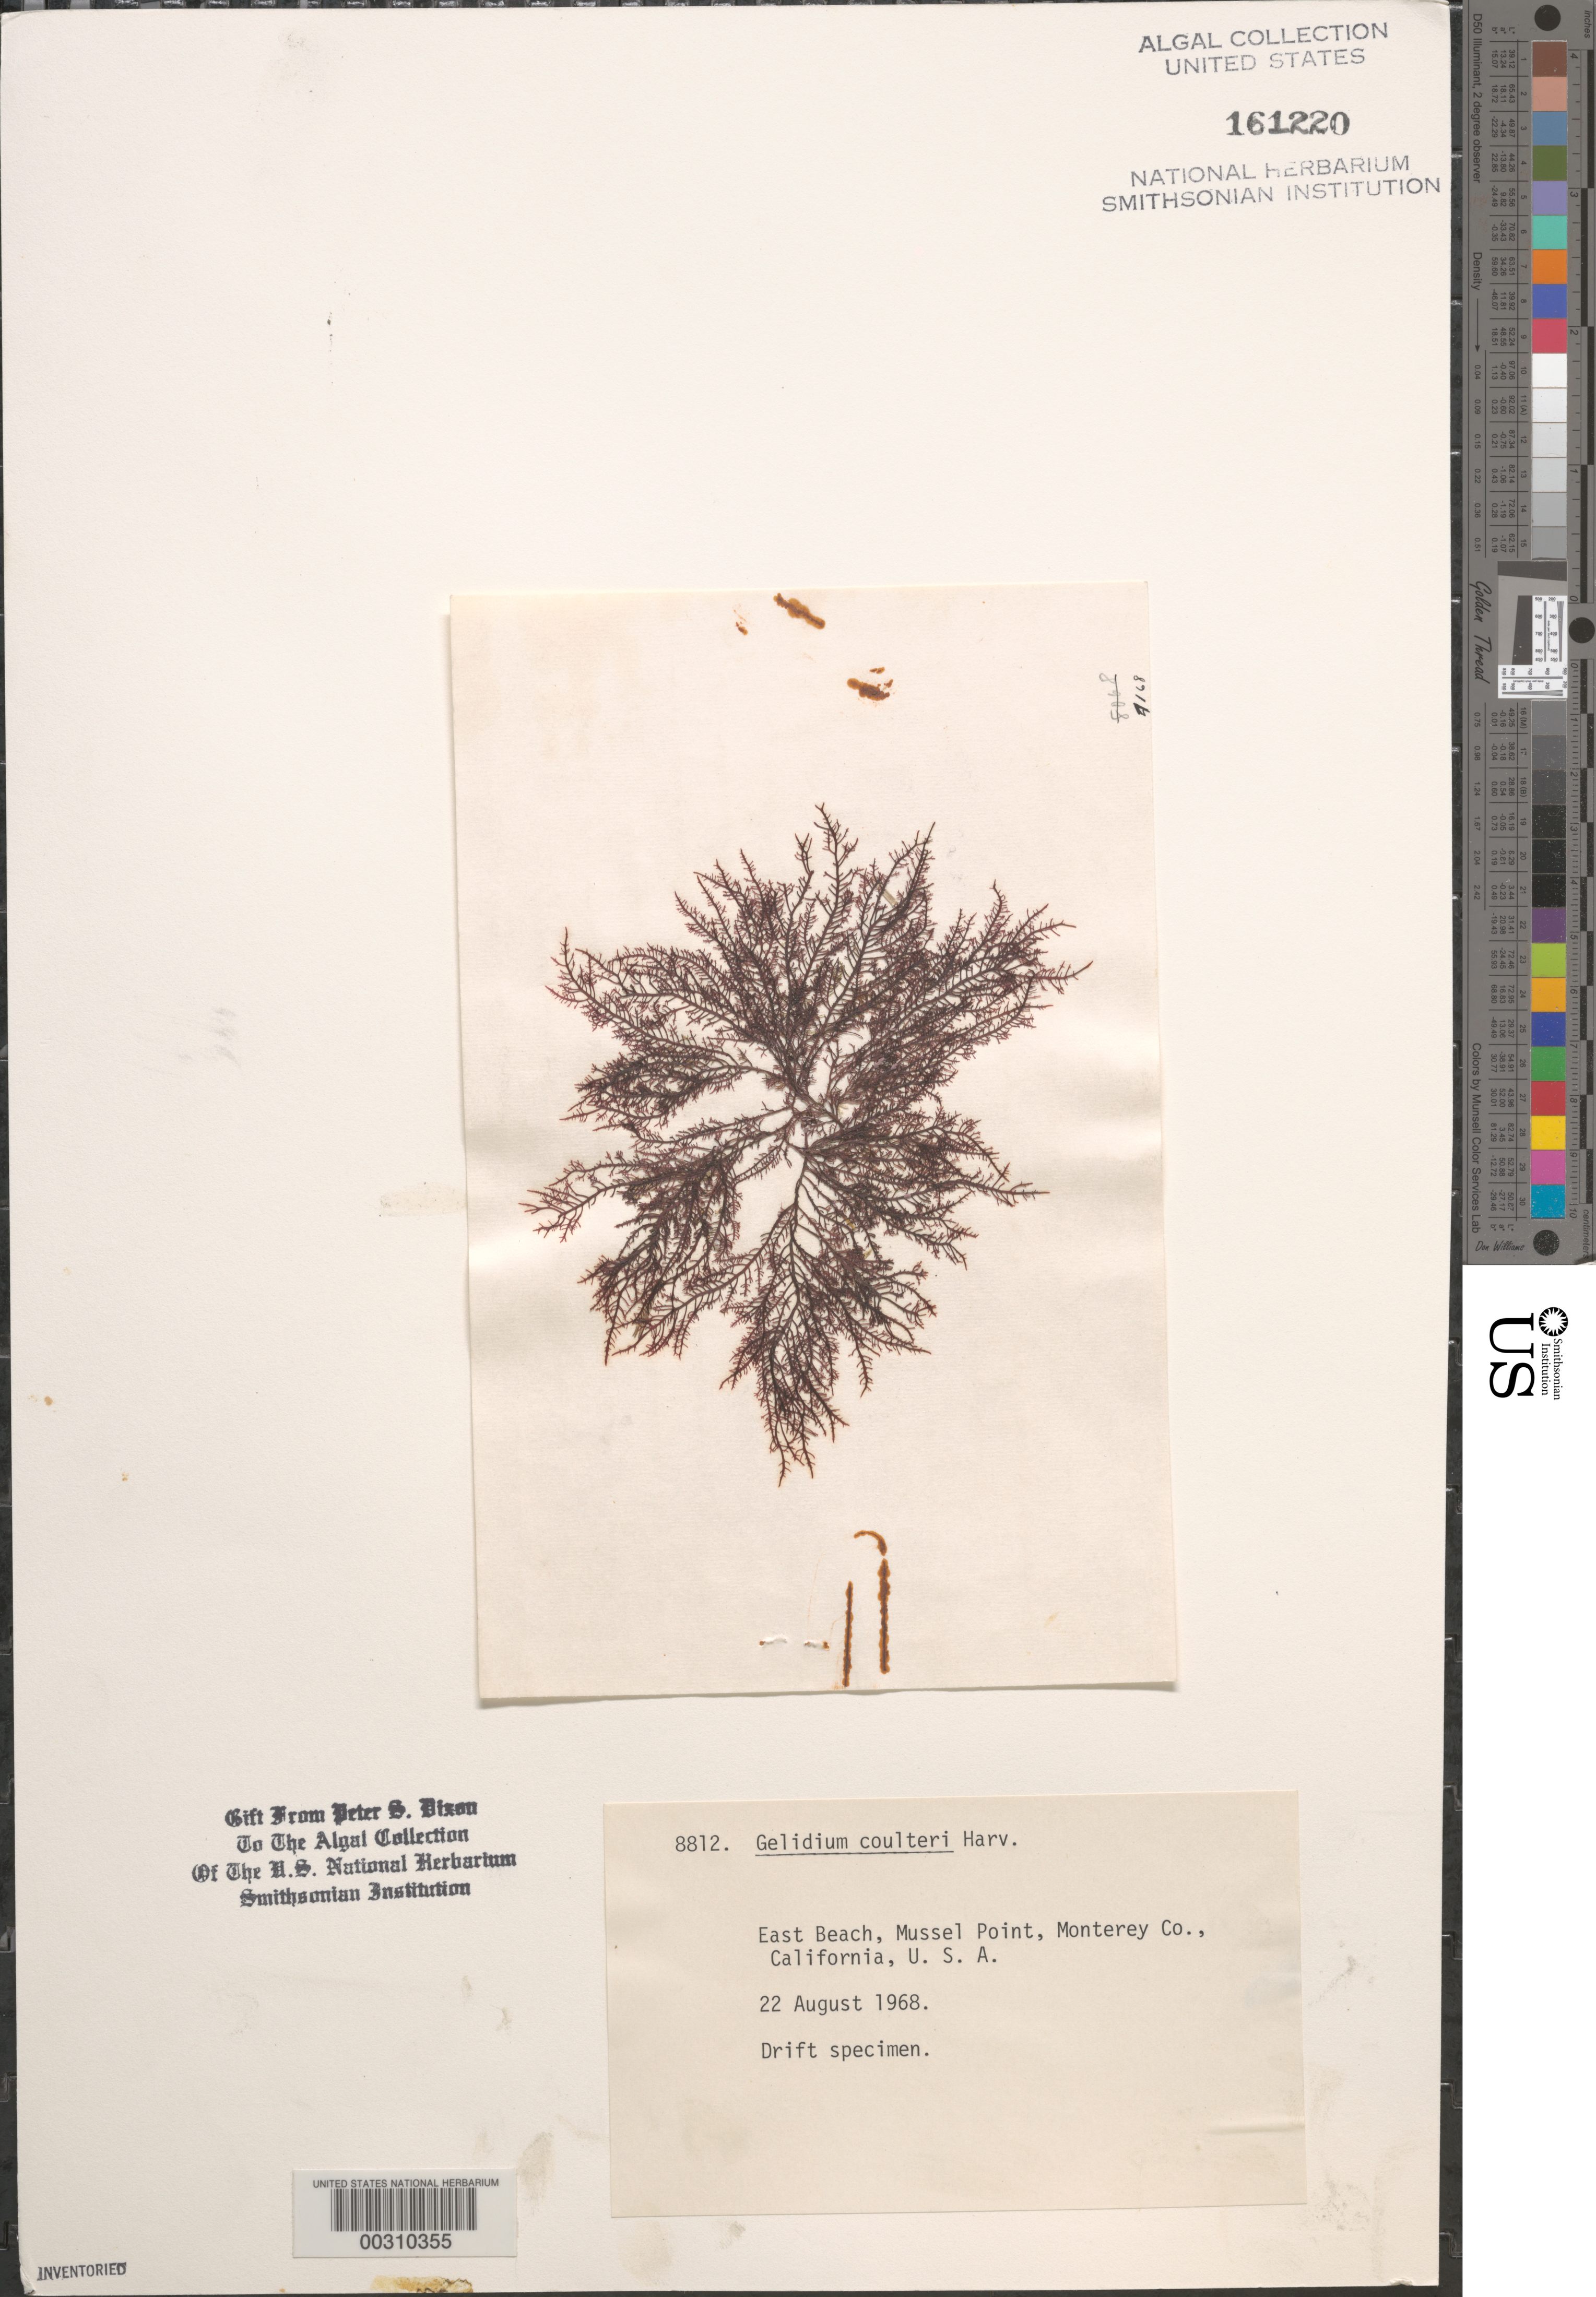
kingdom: Plantae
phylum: Rhodophyta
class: Florideophyceae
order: Gelidiales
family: Gelidiaceae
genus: Gelidium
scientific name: Gelidium coulteri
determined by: Dixon, P. S.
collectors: P. S. Dixon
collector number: PSD 8812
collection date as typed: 22 Aug 1968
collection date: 1968-08-22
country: United States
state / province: California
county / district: Monterey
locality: East Beach, Mussel Point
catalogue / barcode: US 161220